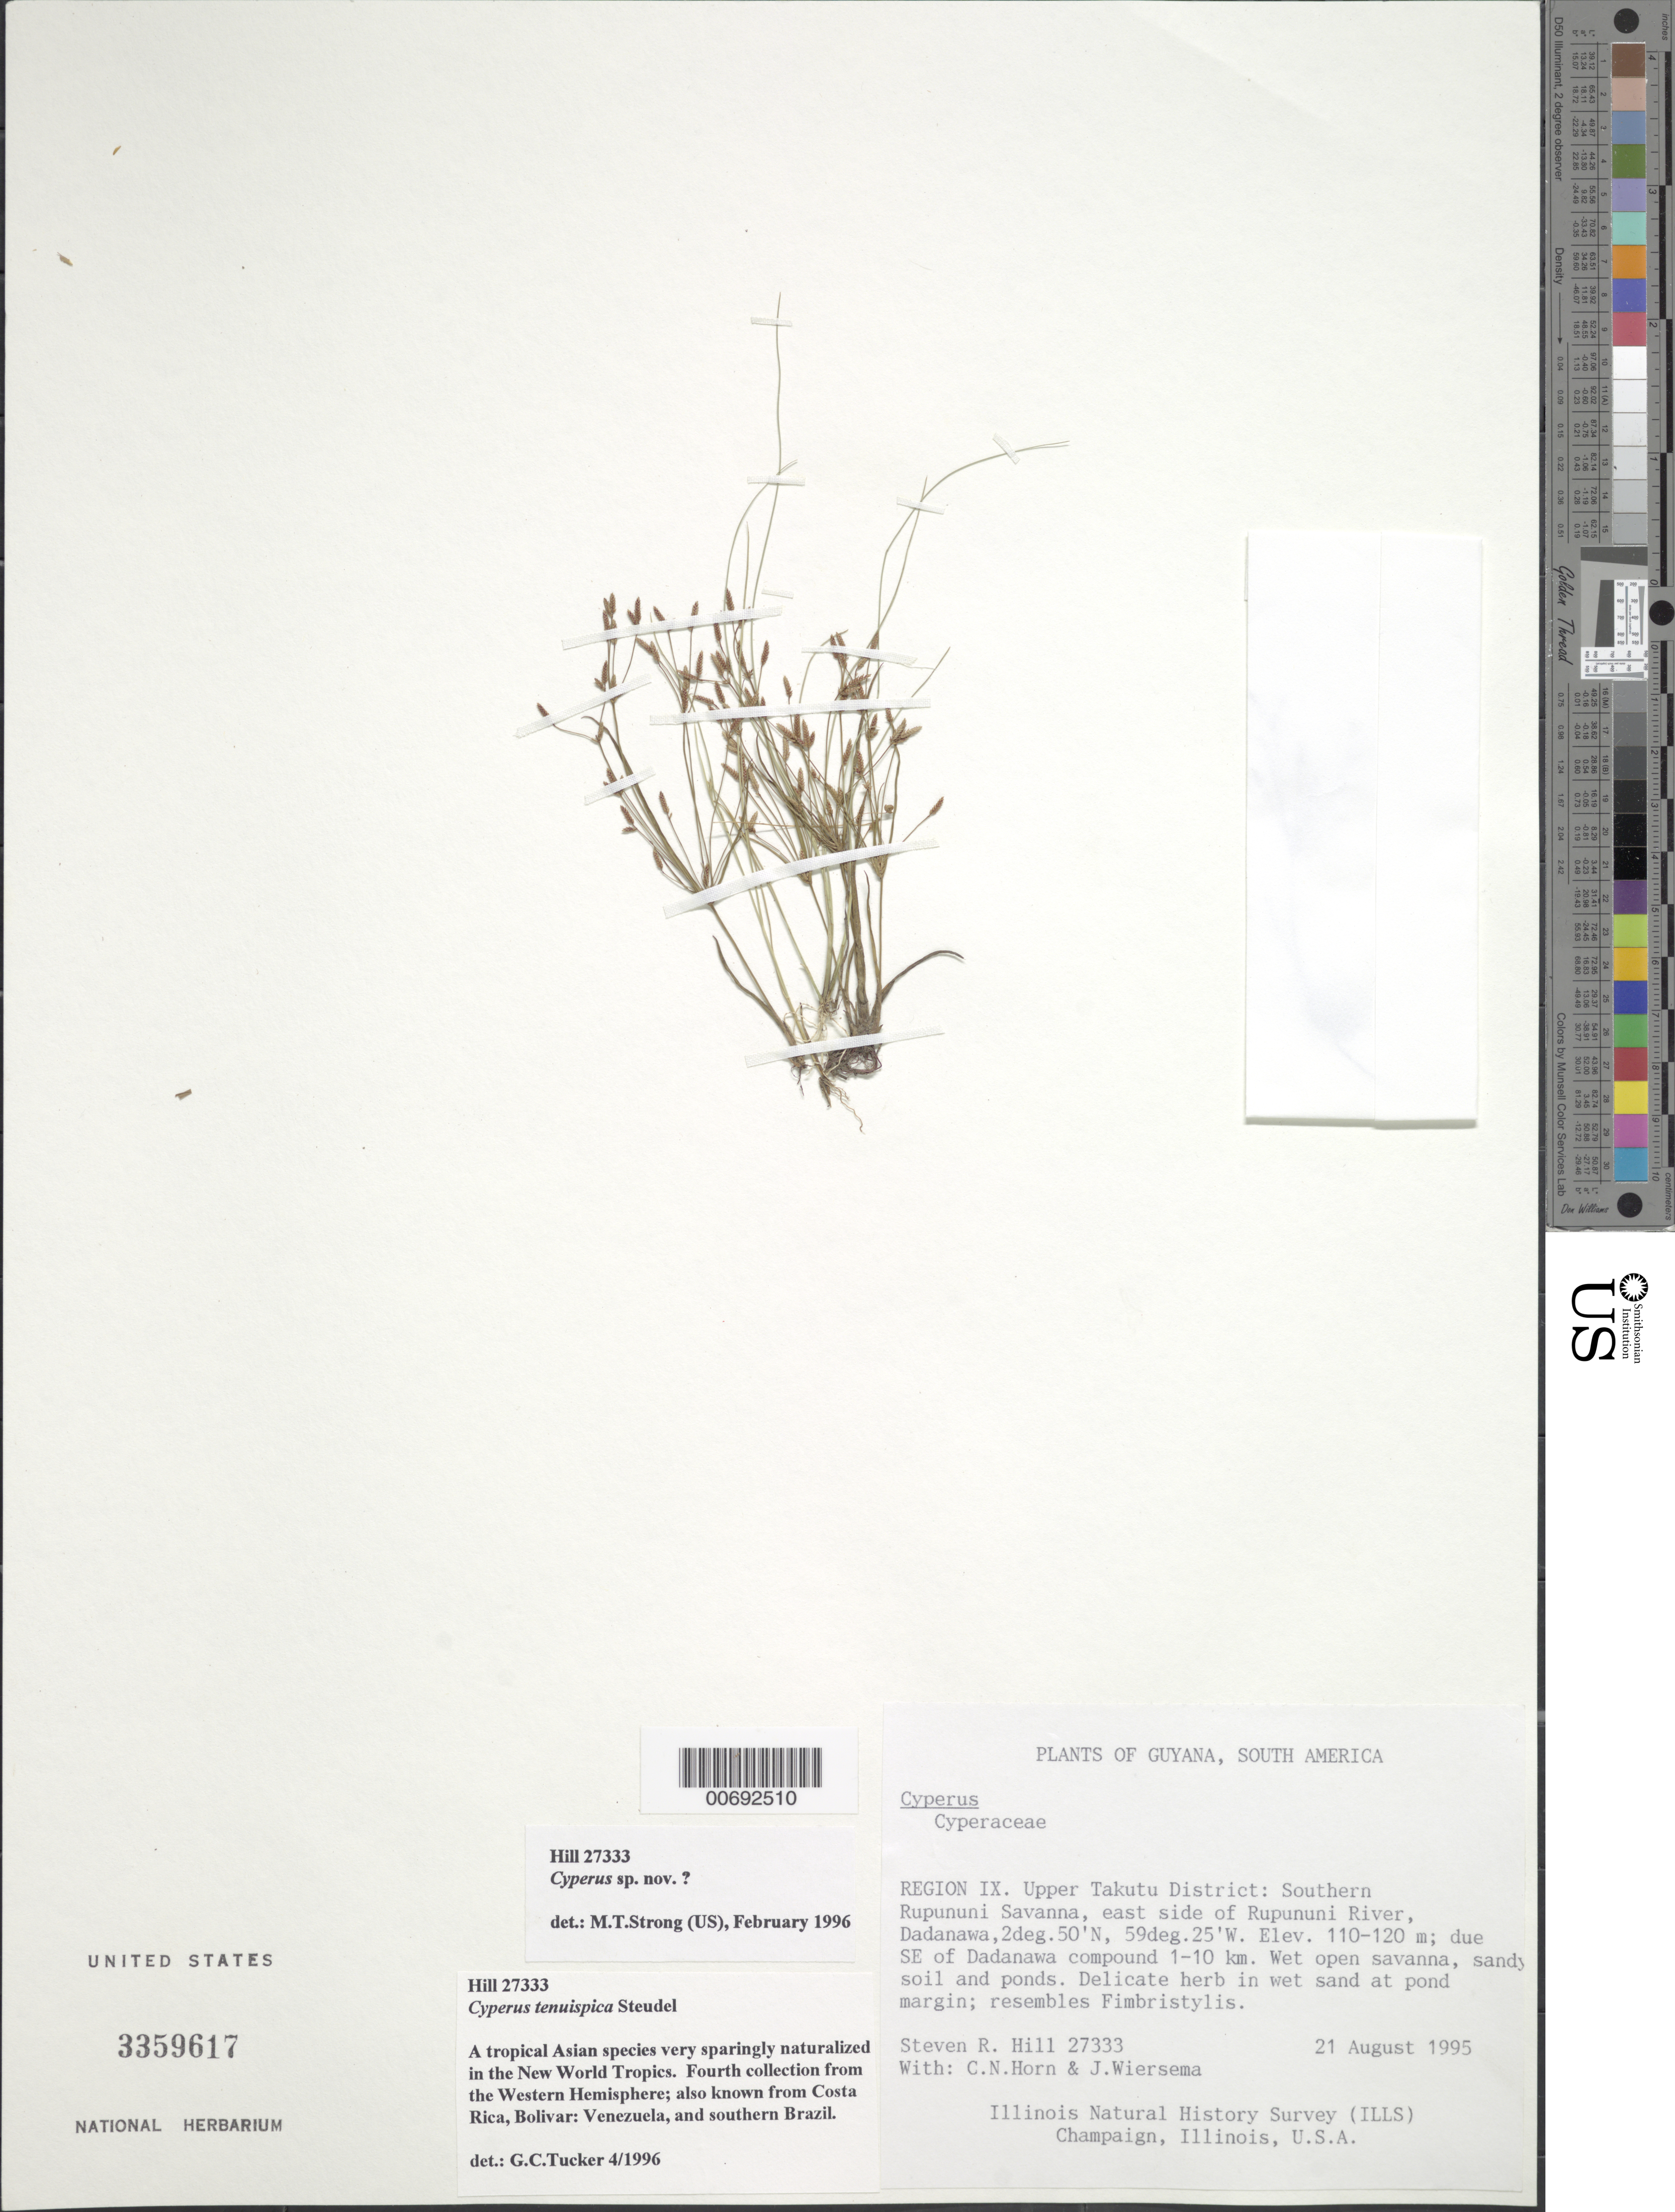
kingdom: Plantae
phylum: Tracheophyta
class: Liliopsida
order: Poales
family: Cyperaceae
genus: Cyperus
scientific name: Cyperus tenuispica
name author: Steud.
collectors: S. R. Hill, C. N. Horn & J. H. Wiersema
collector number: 27333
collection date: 1995-08-21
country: Guyana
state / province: U. Takutu-U. Essequibo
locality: Upper Takutu District: Southern Rupumuni Savanna, east side of Rupununi River, Dadanawa. due SE of Dadanawa compound 1-10km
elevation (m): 110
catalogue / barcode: US 3359617